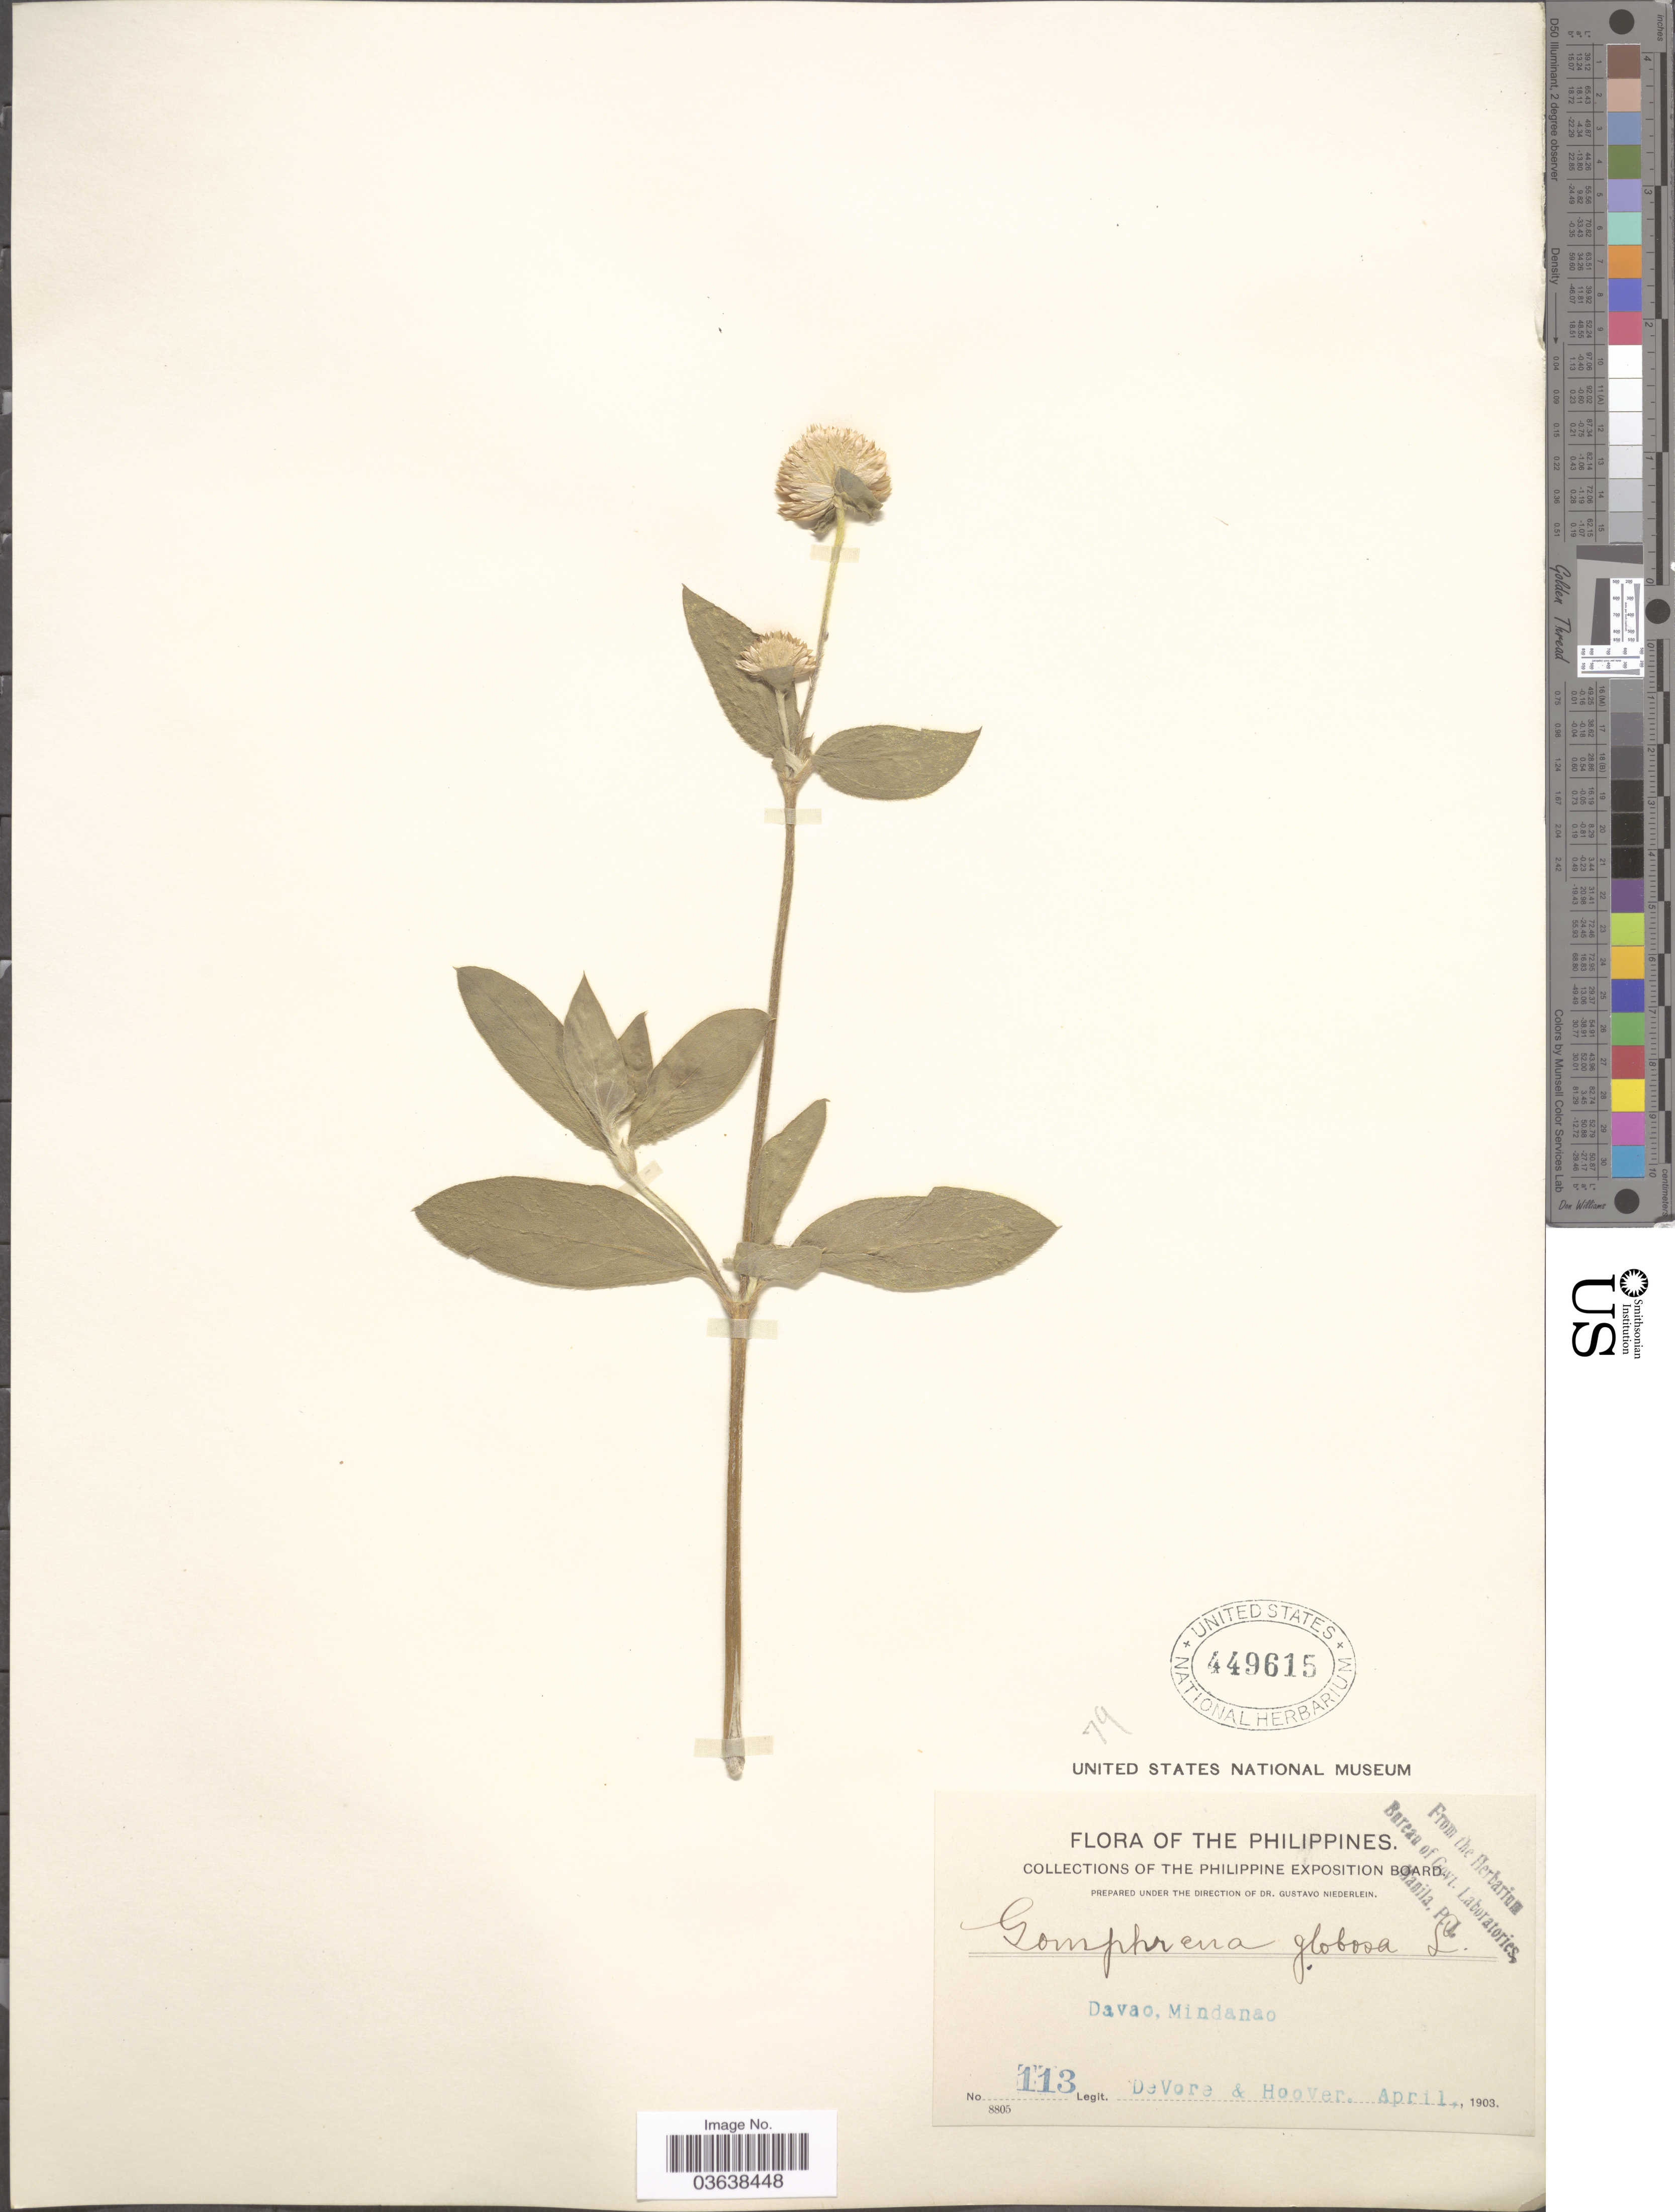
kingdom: Plantae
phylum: Tracheophyta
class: Magnoliopsida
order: Caryophyllales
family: Amaranthaceae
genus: Gomphrena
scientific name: Gomphrena globosa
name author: L.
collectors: B. F. DeVore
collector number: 113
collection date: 1903-04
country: Philippines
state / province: Davao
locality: Davao, Mindanao.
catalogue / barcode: US 449615